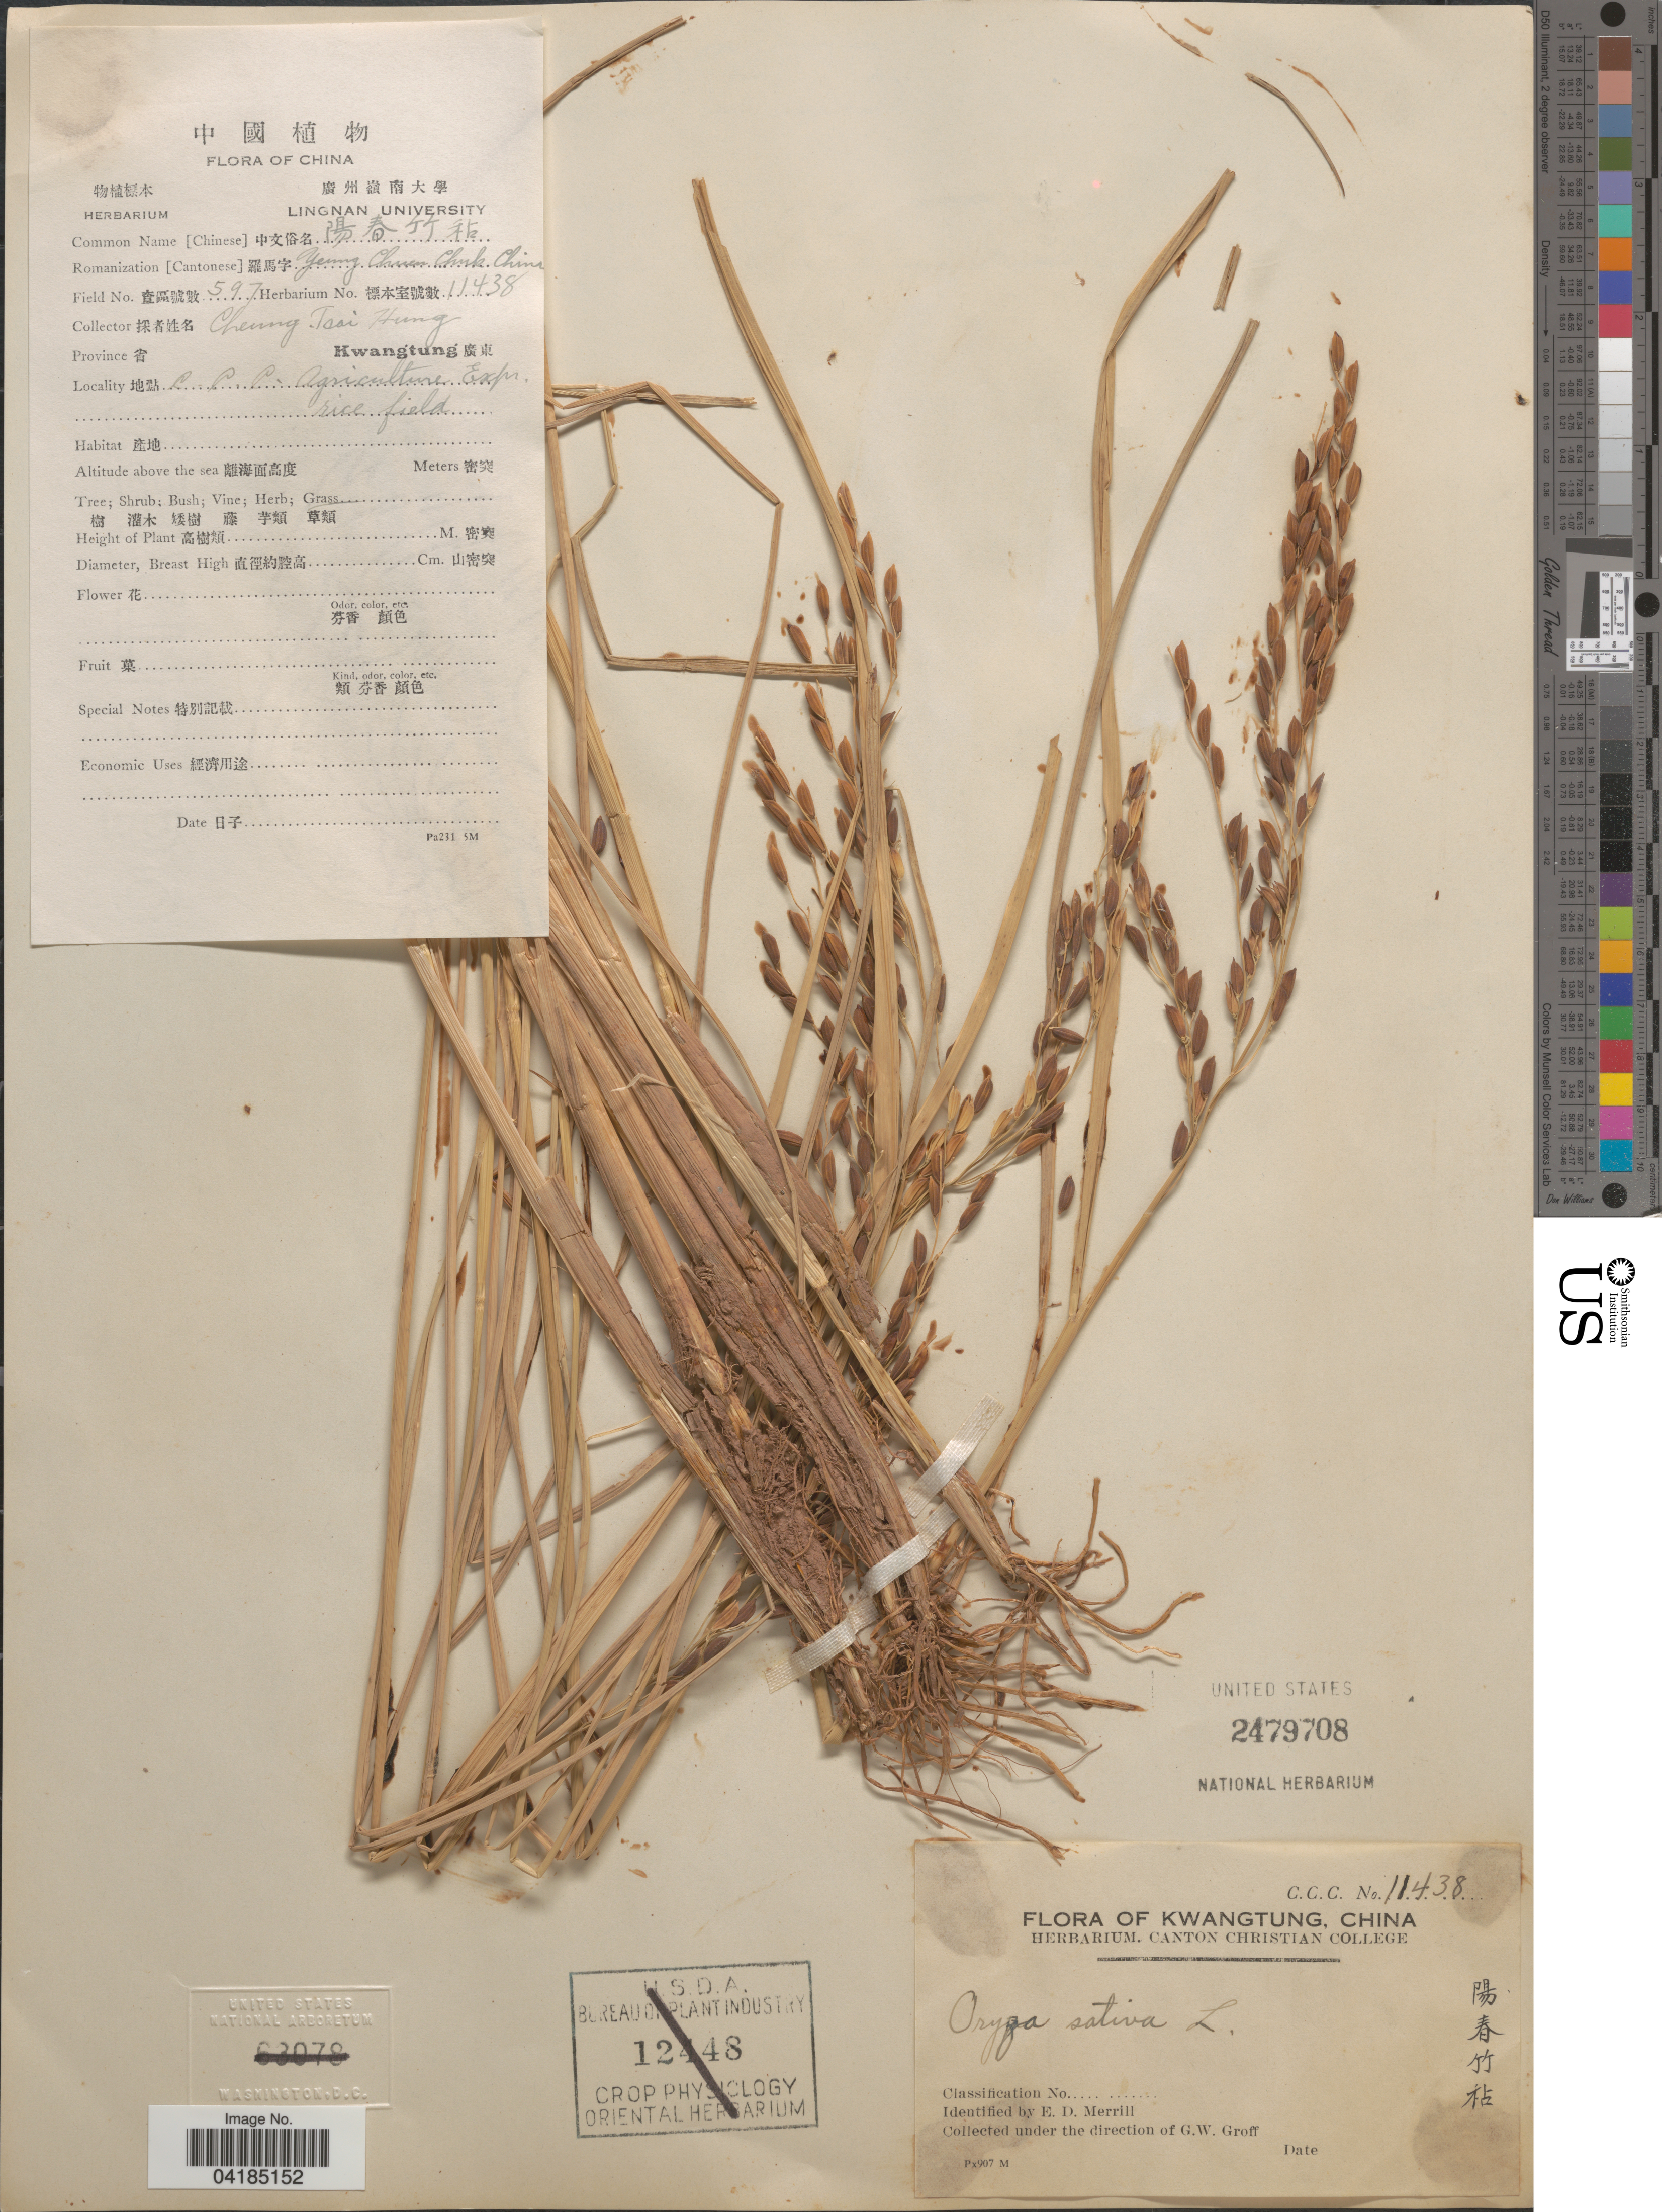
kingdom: Plantae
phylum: Tracheophyta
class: Liliopsida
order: Poales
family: Poaceae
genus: Oryza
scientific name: Oryza sativa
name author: L.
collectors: Cheung Tsai Hung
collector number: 597/11438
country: China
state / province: Guangdong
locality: Province Kwangtung. X. C.C.C. Agriculture Expr. rice field.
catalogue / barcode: US 2479708